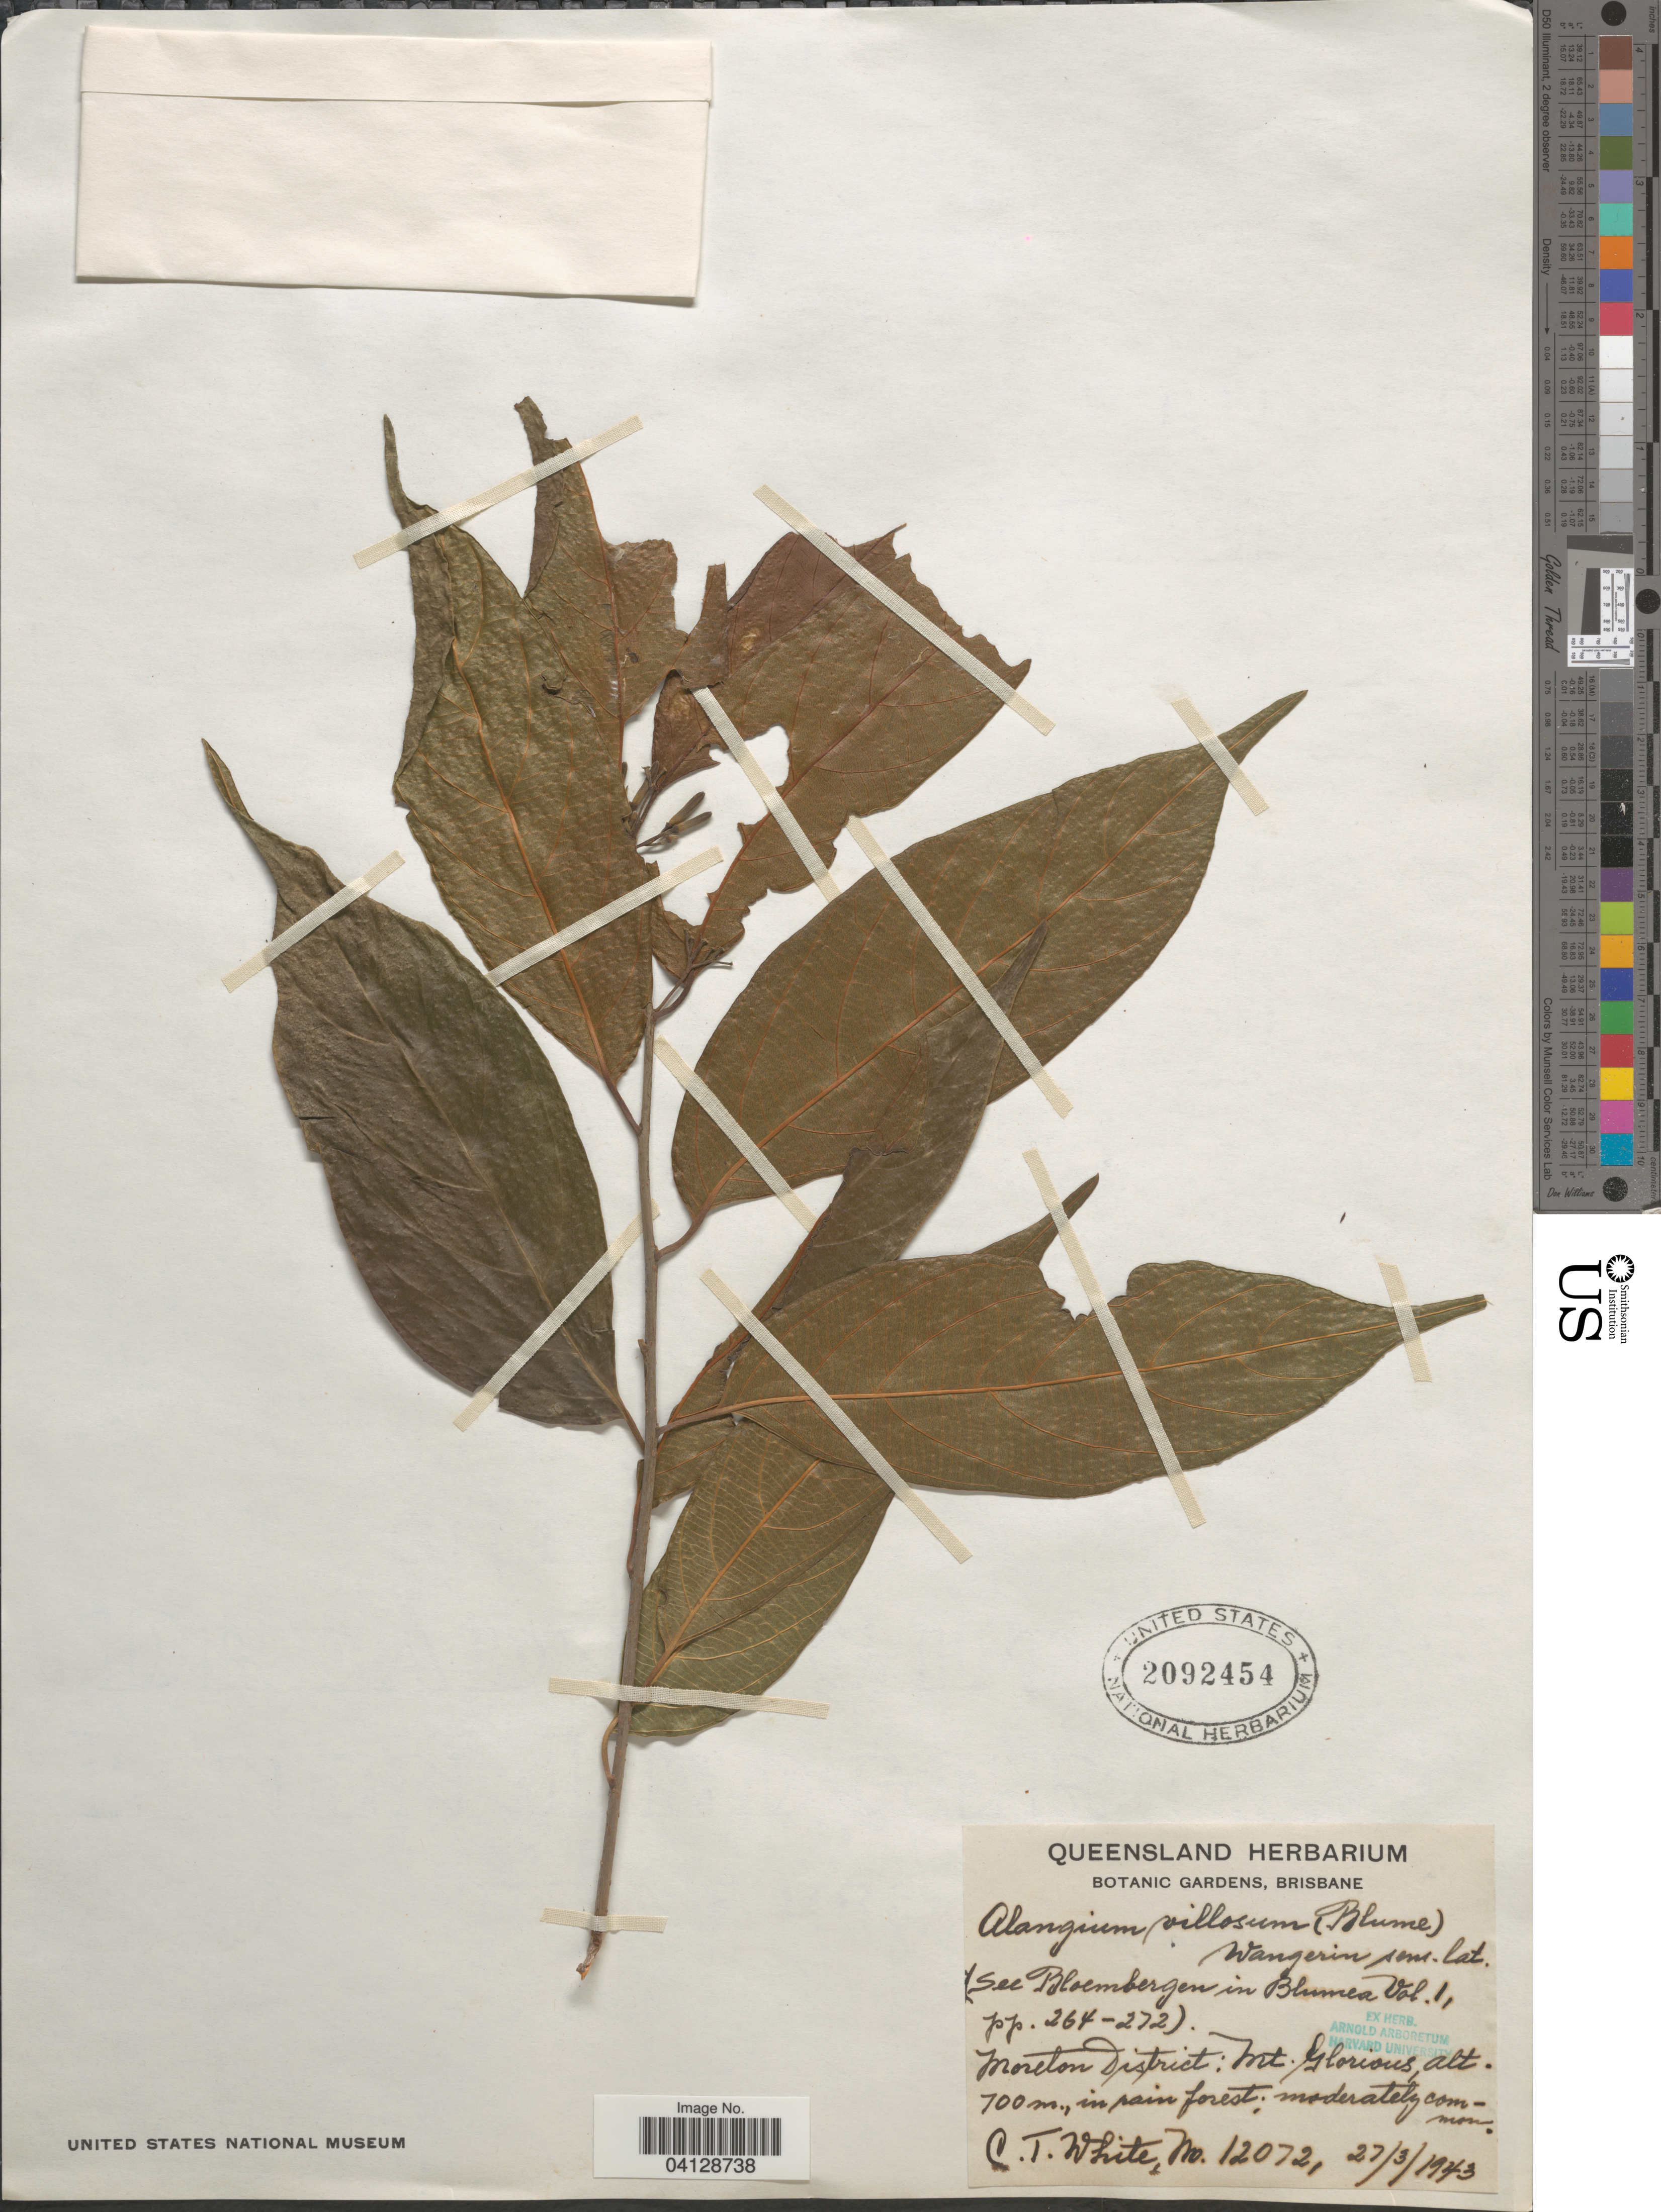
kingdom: Plantae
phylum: Tracheophyta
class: Magnoliopsida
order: Cornales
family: Cornaceae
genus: Alangium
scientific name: Alangium villosum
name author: (Blume) Wangerin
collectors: C. T. White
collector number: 12072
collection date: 1943-03-27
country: Australia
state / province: Queensland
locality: Moreton District: Mt. Glorious.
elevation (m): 700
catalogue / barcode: US 2092454